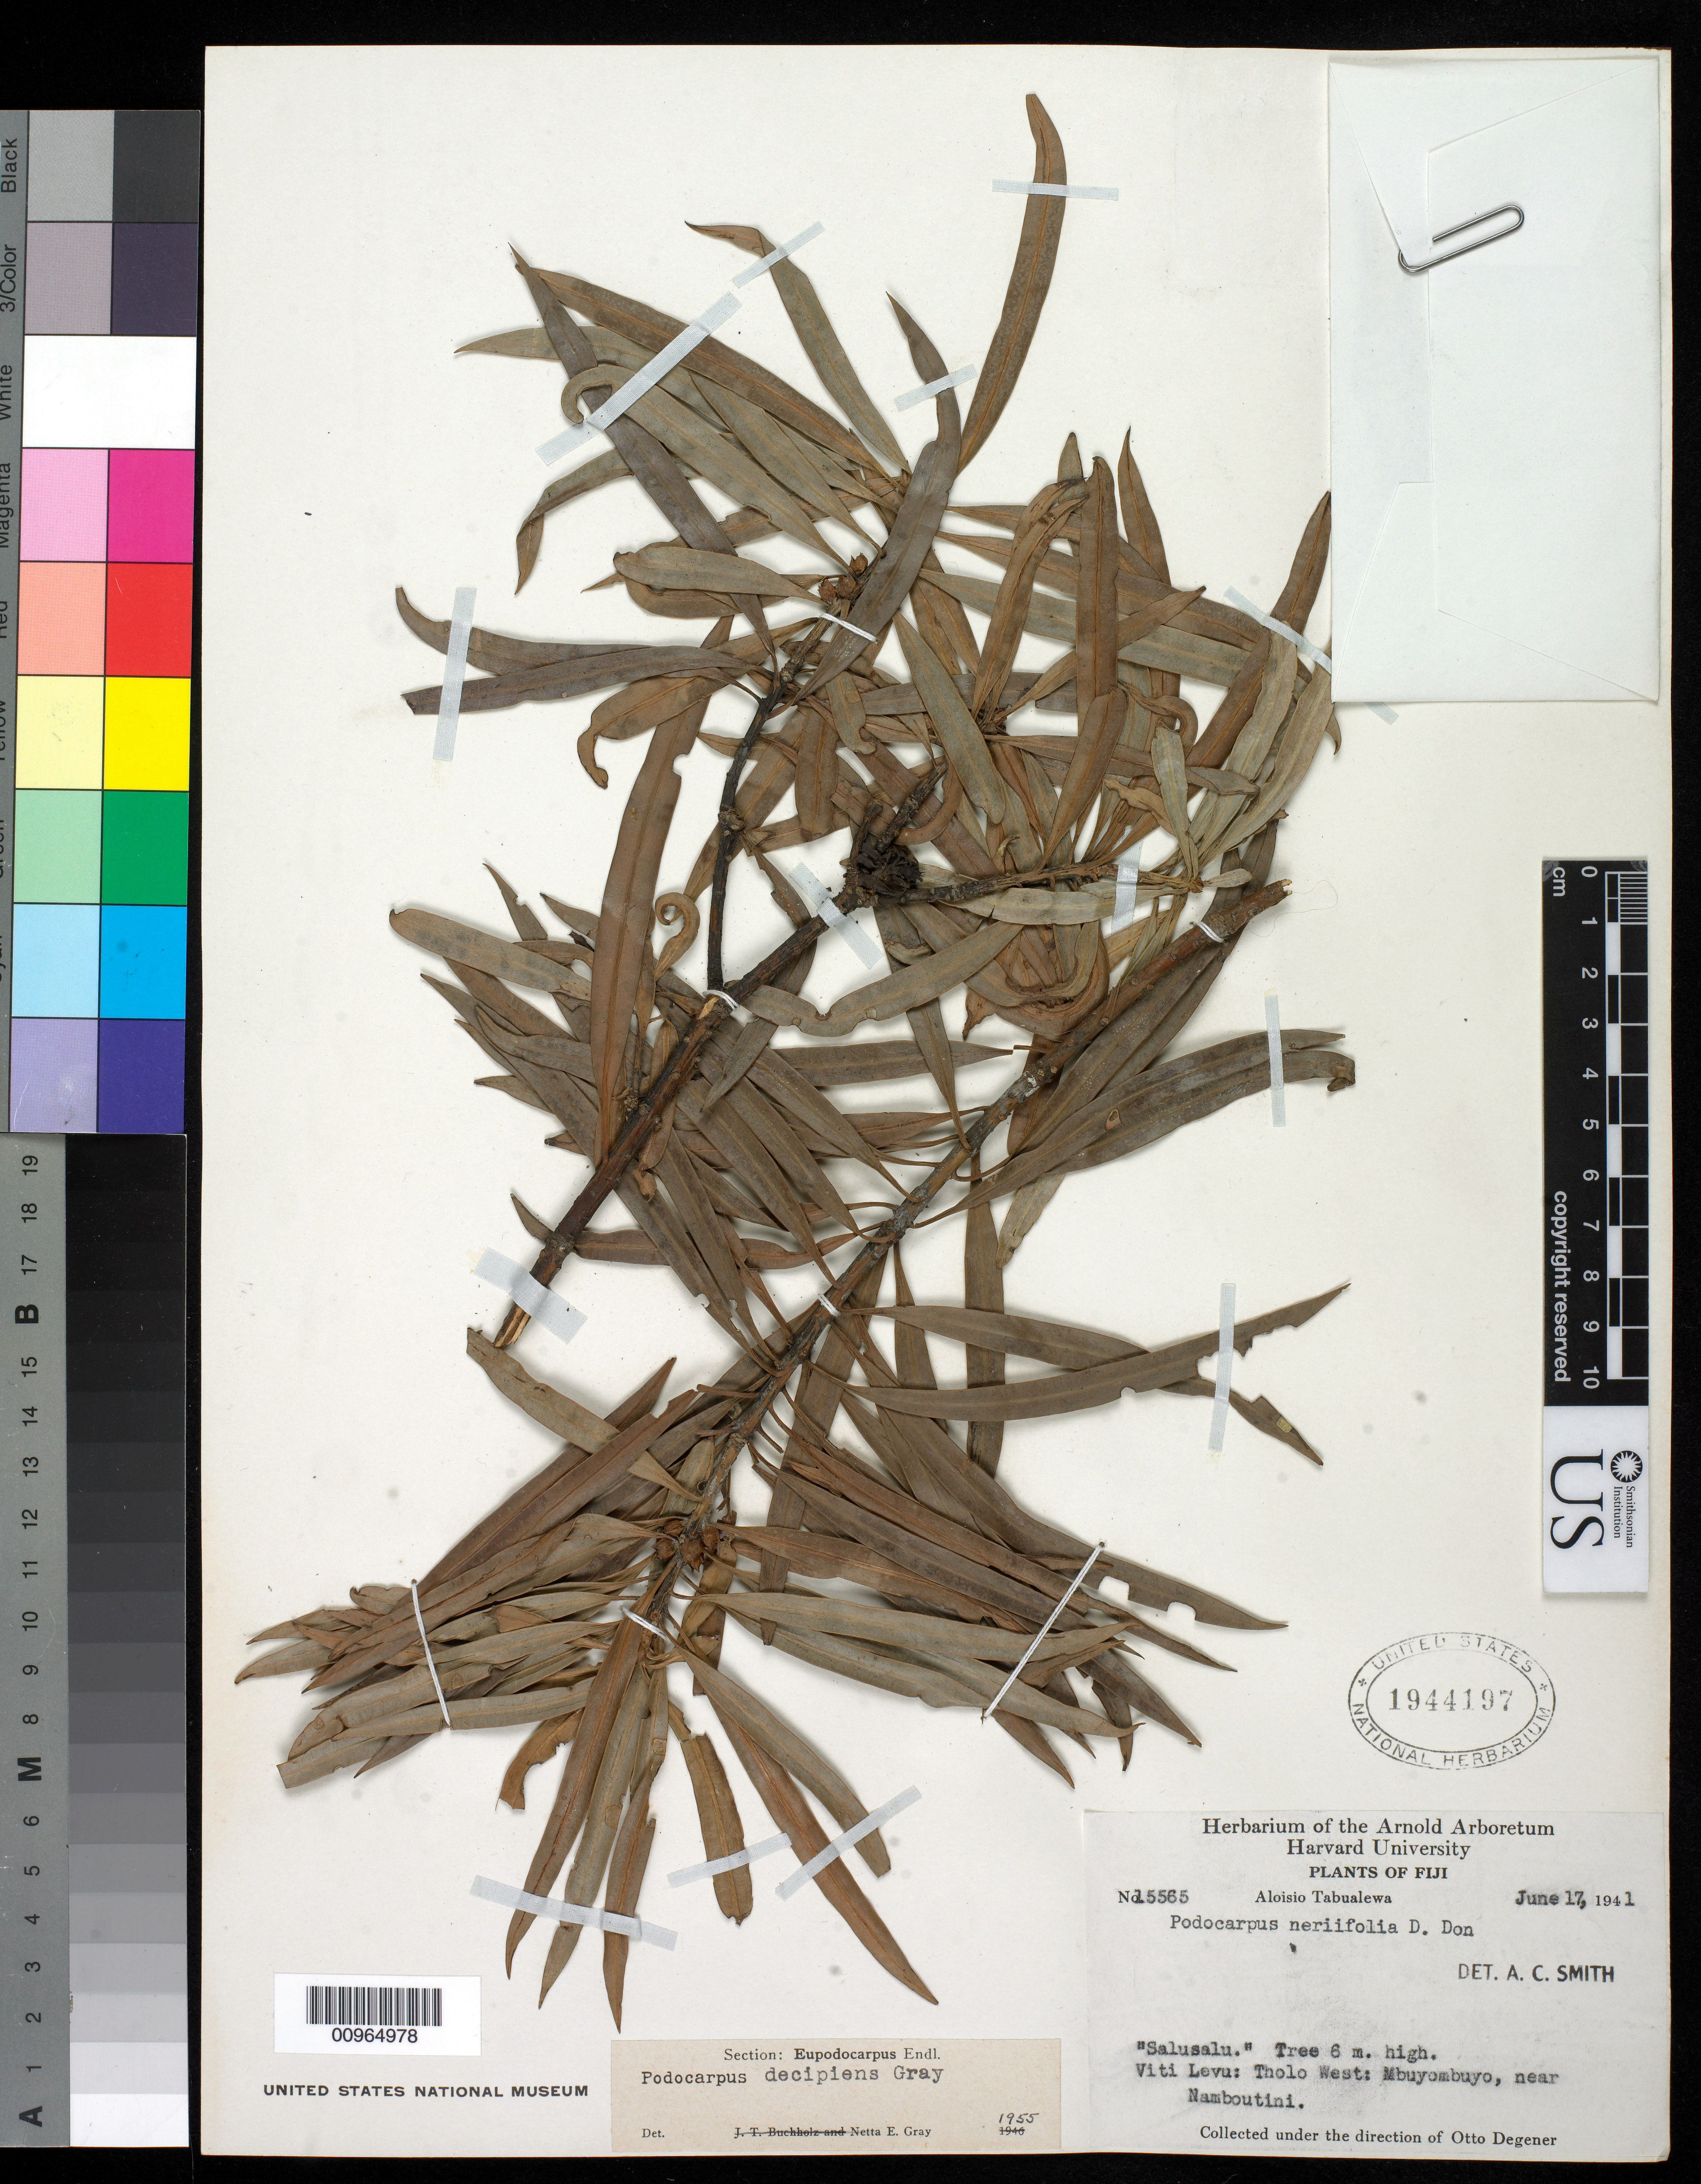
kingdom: Plantae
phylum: Tracheophyta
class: Pinopsida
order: Pinales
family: Podocarpaceae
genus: Podocarpus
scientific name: Podocarpus decipiens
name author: N.E. Gray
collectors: A. Tabualewa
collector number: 15565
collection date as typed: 17 Jun 1941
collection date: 1941-06-17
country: Fiji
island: Viti Levu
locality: Tholo West: Mbuyombuyo, near Namboutini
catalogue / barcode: US 1944197